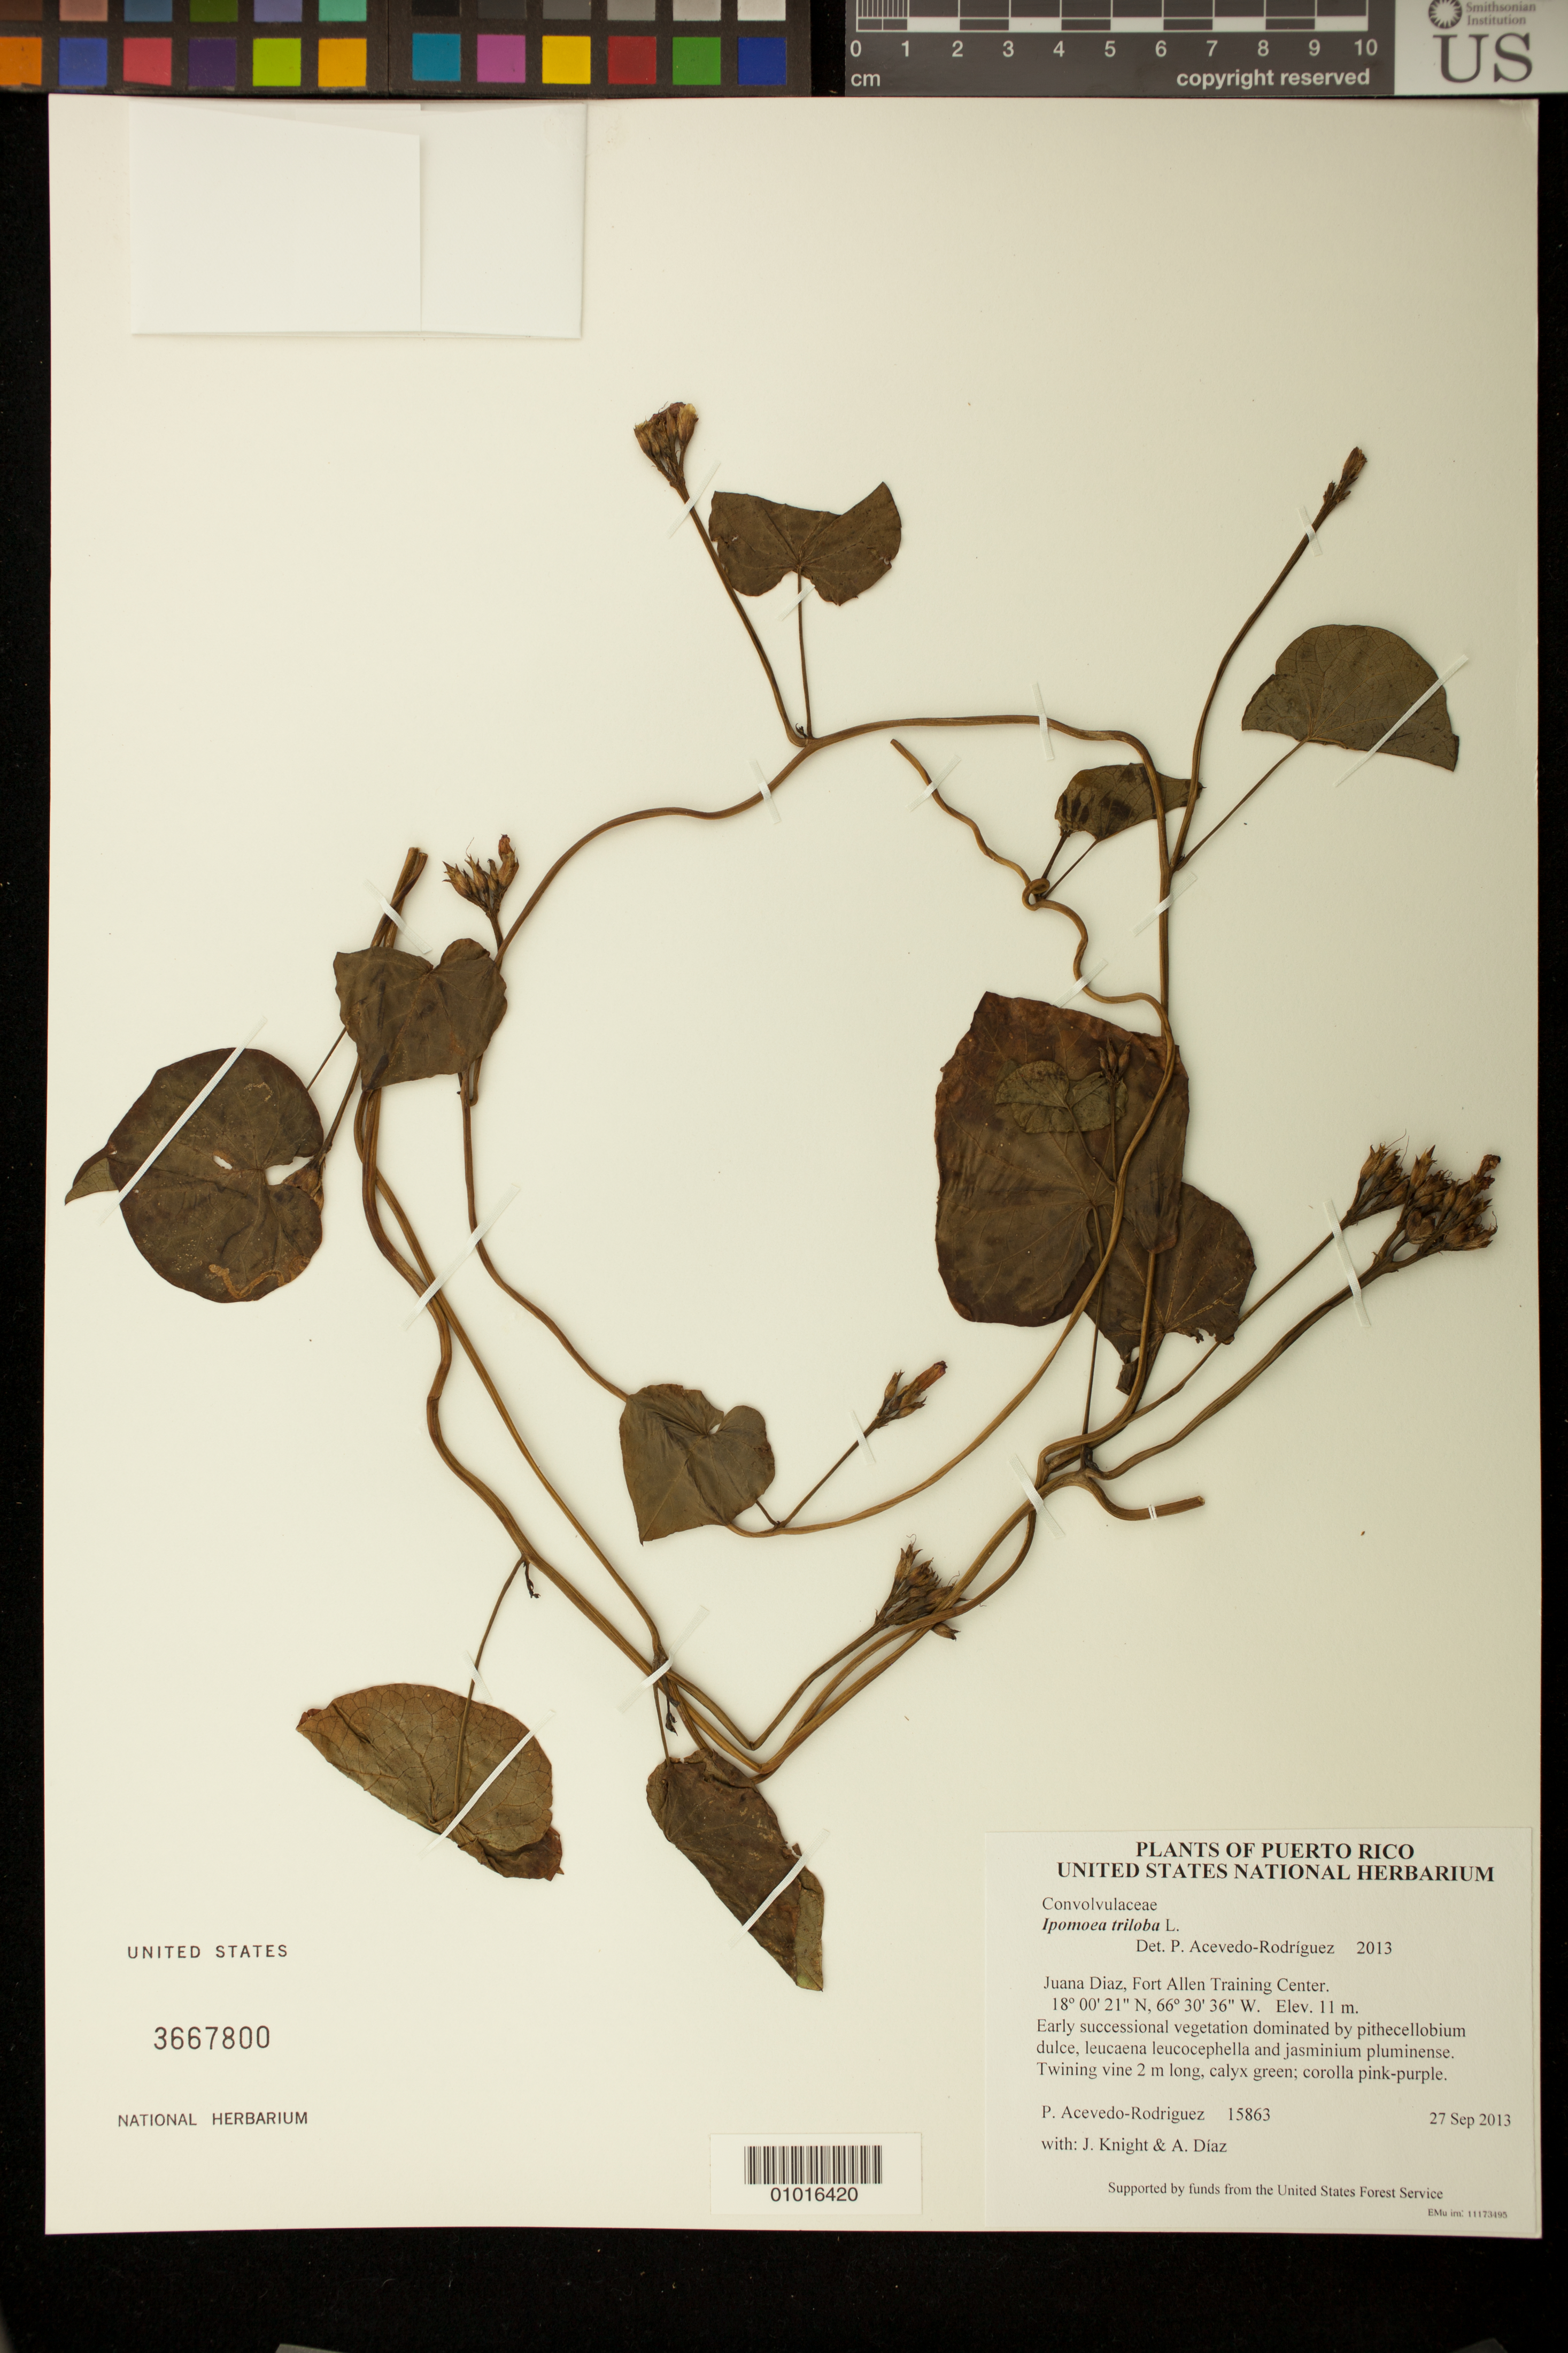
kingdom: Plantae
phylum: Tracheophyta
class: Magnoliopsida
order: Solanales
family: Convolvulaceae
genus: Ipomoea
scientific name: Ipomoea triloba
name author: L.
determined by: Acevedo-Rodríguez, P., (BOT), Smithsonian Institution - National Museum of Natural History (UNITED STATES)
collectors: P. Acevedo-Rodr., J. Knight & A. Díaz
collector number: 15863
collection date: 2013-09-27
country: Puerto Rico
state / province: Juana Diaz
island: Puerto Rico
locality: Fort Allen Training Center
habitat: Early successional vegetation dominated by pithecellobium dulce, leucaena leucocephella and jasminium pluminense.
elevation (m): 11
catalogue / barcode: US 3667800